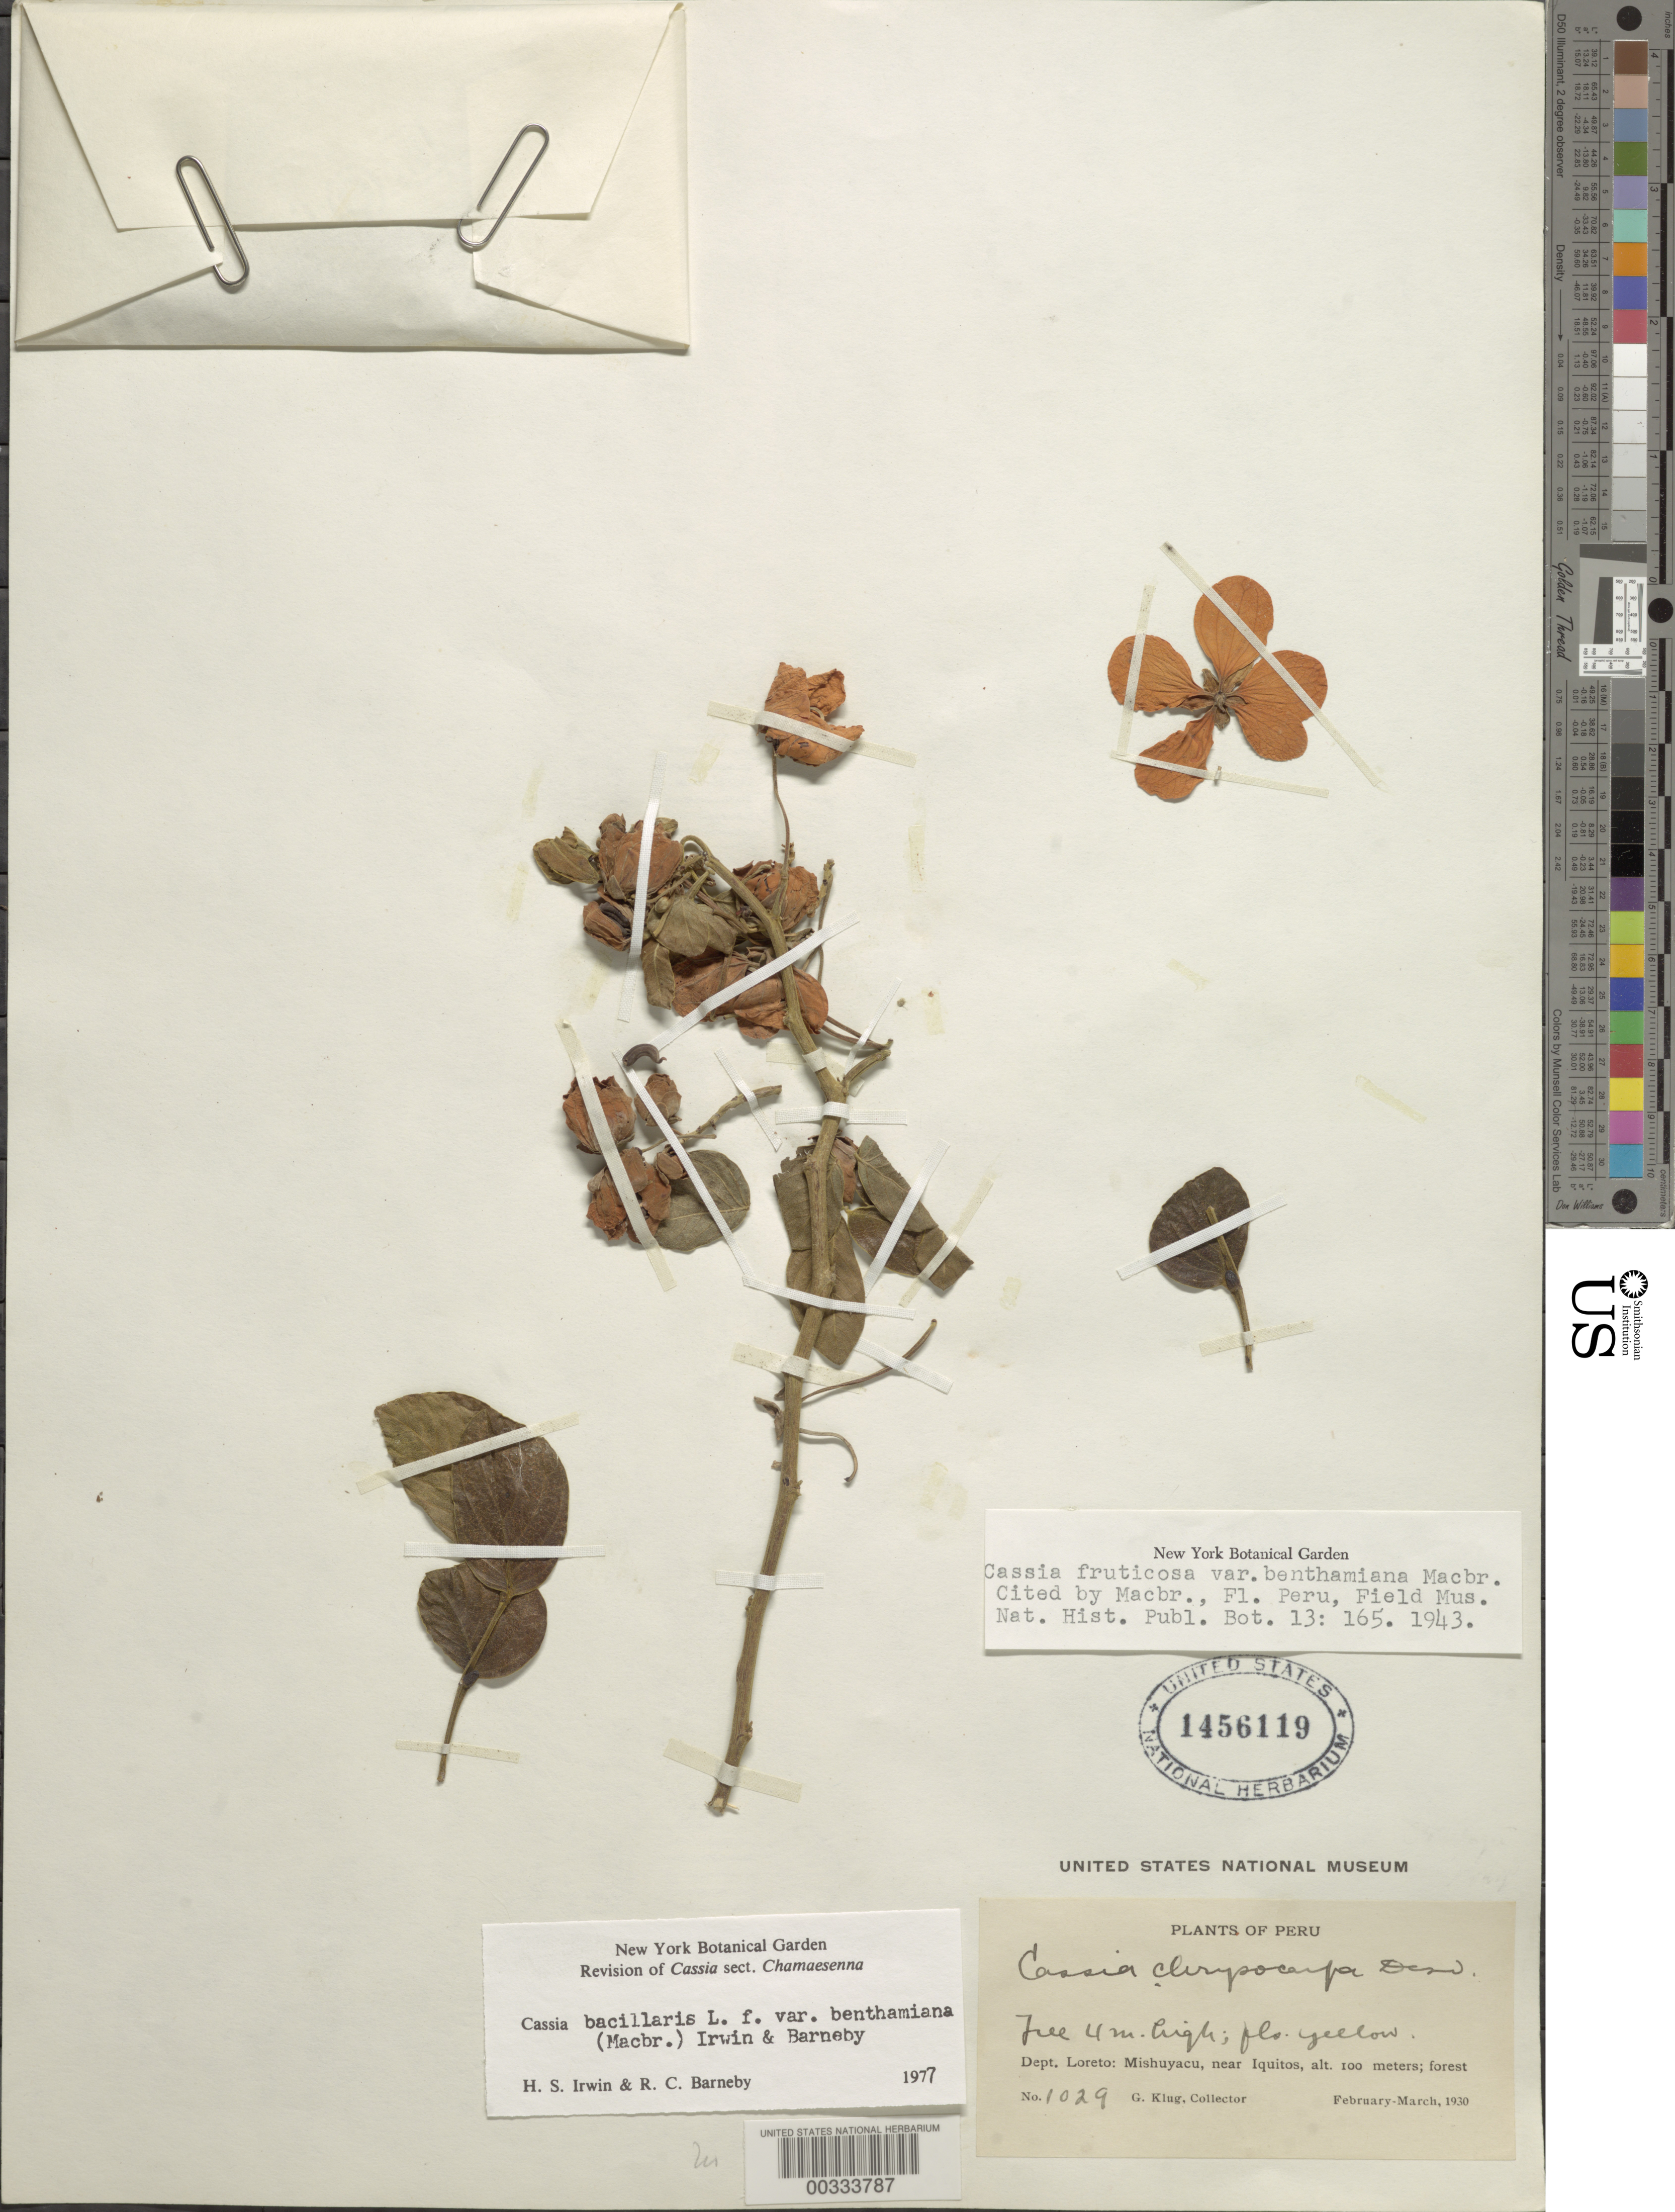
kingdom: Plantae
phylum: Tracheophyta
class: Magnoliopsida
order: Fabales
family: Fabaceae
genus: Senna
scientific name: Senna bacillaris var. benthamiana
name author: (J.F. Macbr.) H.S. Irwin & Barneby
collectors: G. Klug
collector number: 1029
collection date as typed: Feb 1930 to -- Mar 1930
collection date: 1930-02/1930-03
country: Peru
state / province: Loreto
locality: Mishuyacu near Iquitos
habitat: Forest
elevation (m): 100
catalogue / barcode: US 1456119